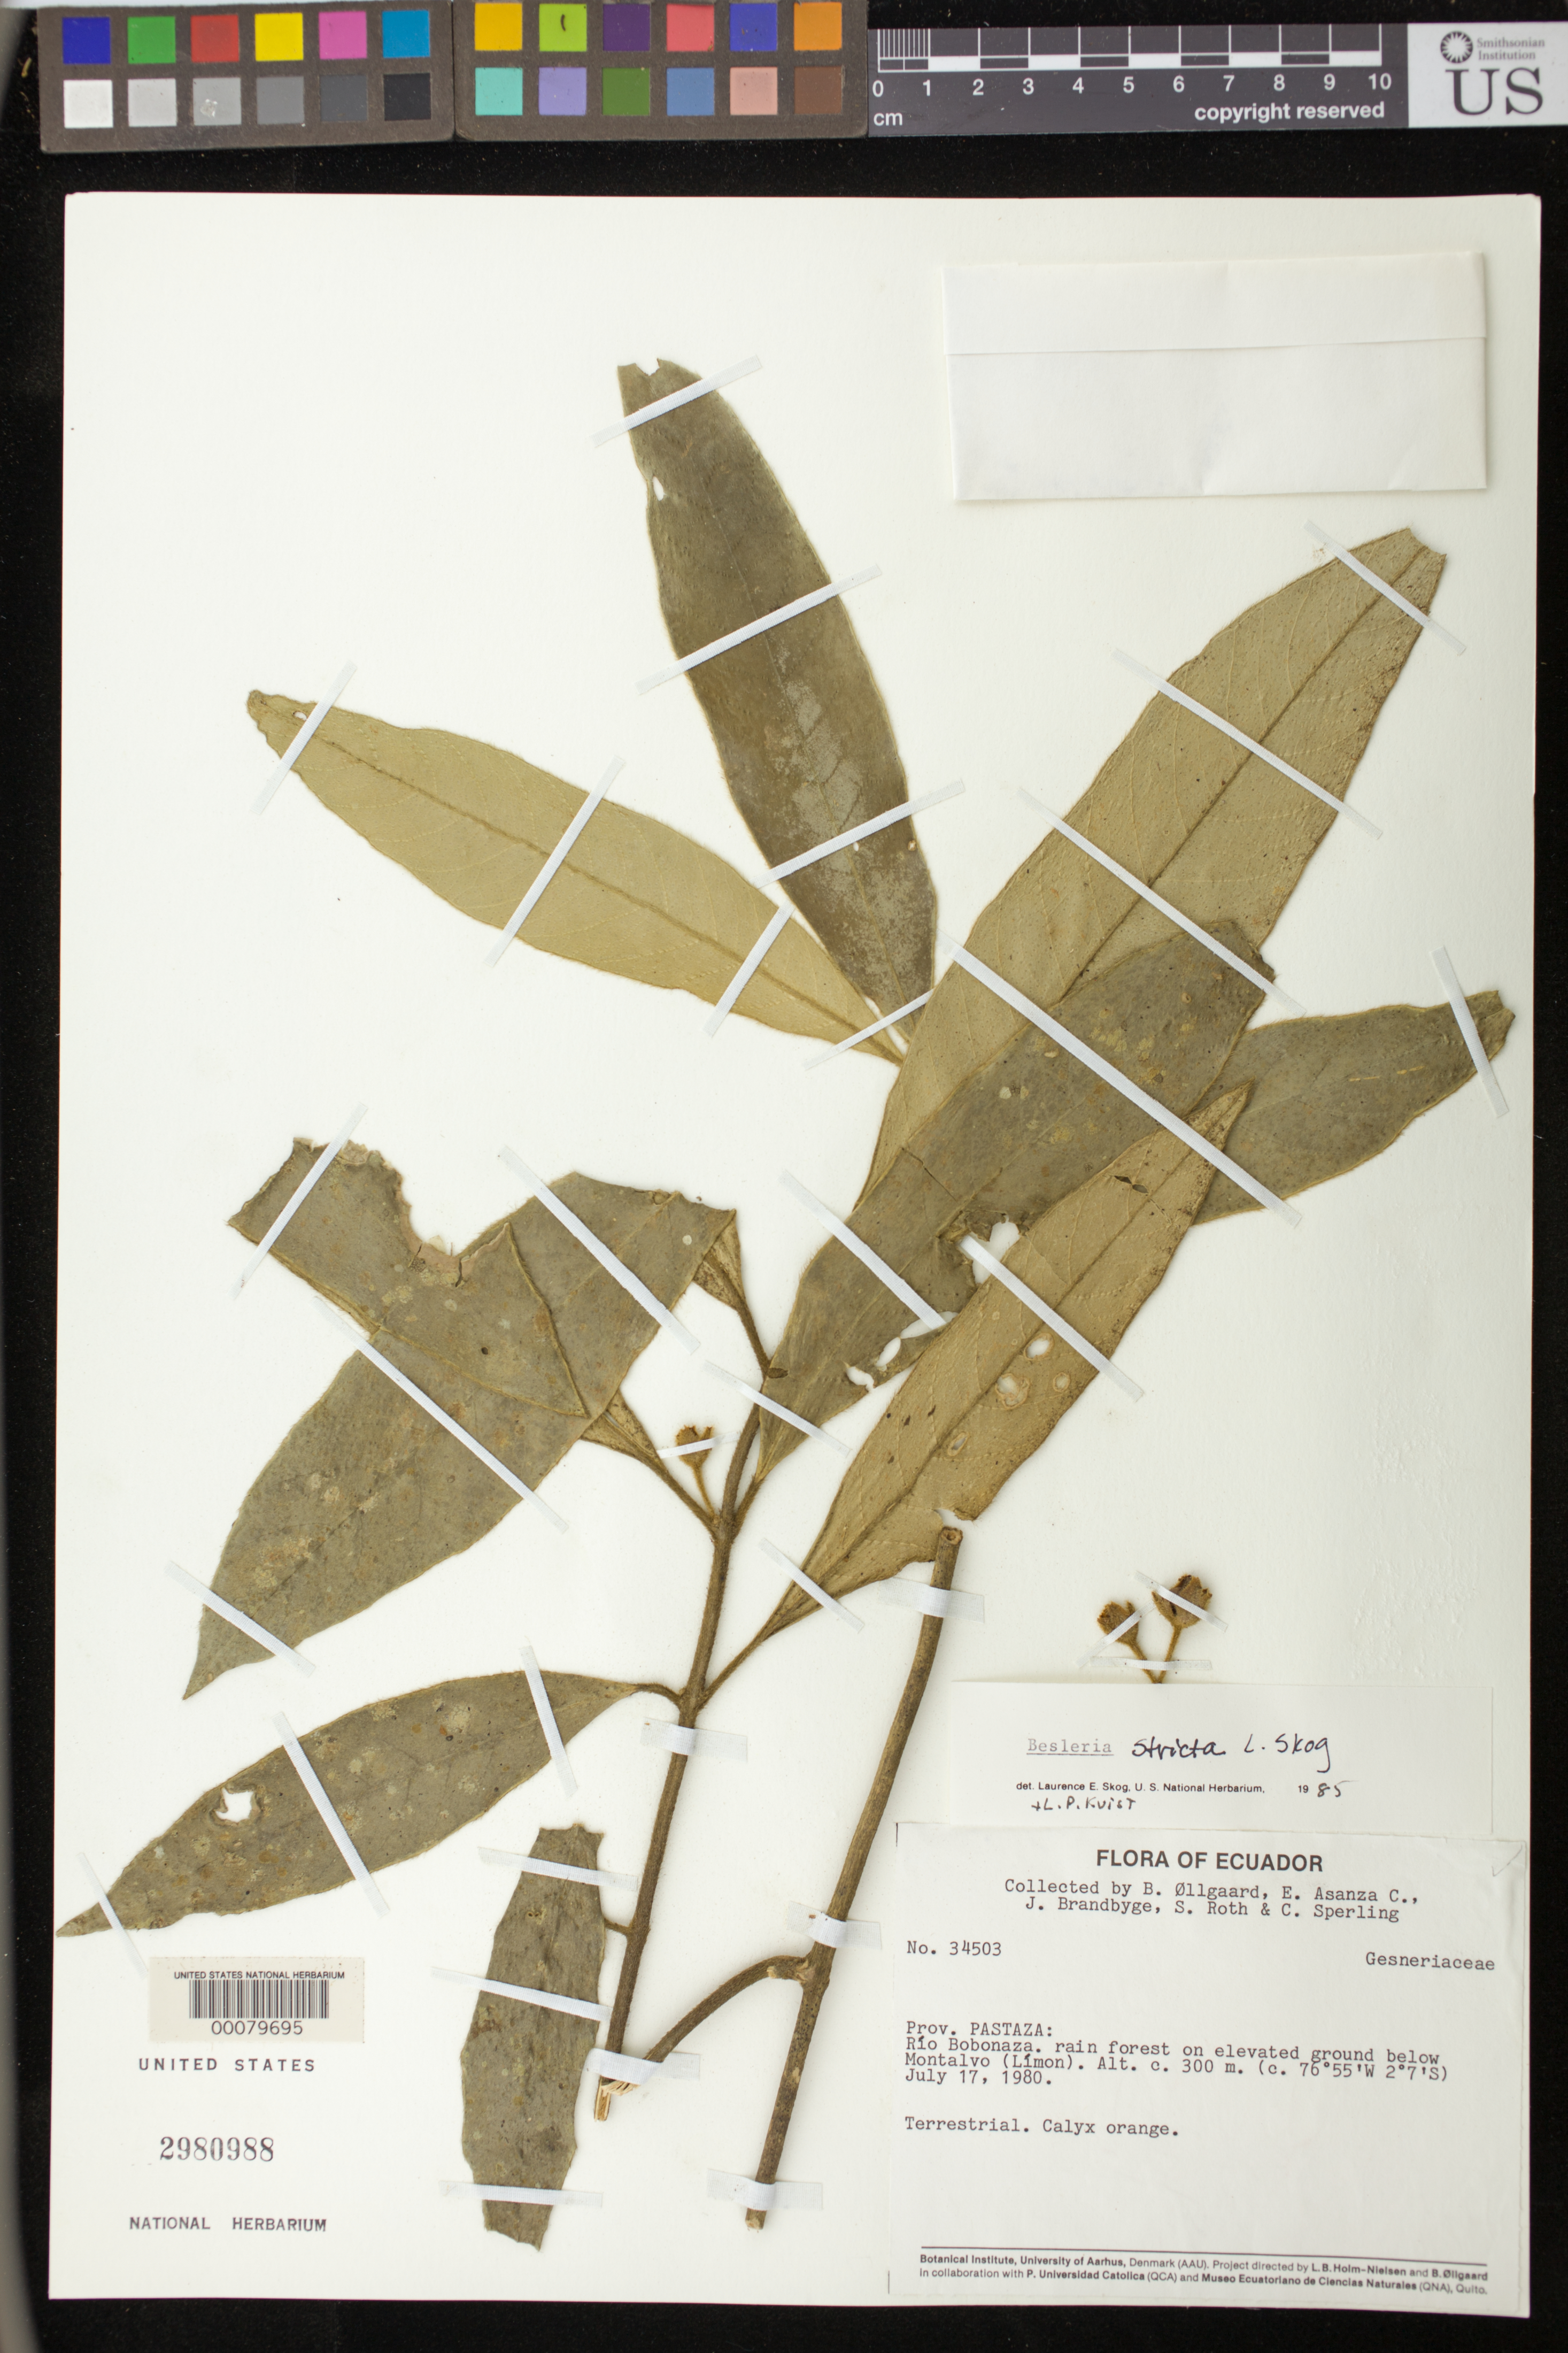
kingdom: Plantae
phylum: Tracheophyta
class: Magnoliopsida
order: Lamiales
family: Gesneriaceae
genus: Besleria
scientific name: Besleria stricta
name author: L.E. Skog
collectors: B. Øllgaard & et al.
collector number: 34503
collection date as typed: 17 Jul 1980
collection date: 1980-07-17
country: Ecuador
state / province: Pastaza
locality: Rio Bobonaza, below Montalvo (Limon)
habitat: Rain forest on elevated ground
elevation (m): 300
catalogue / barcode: US 2980988